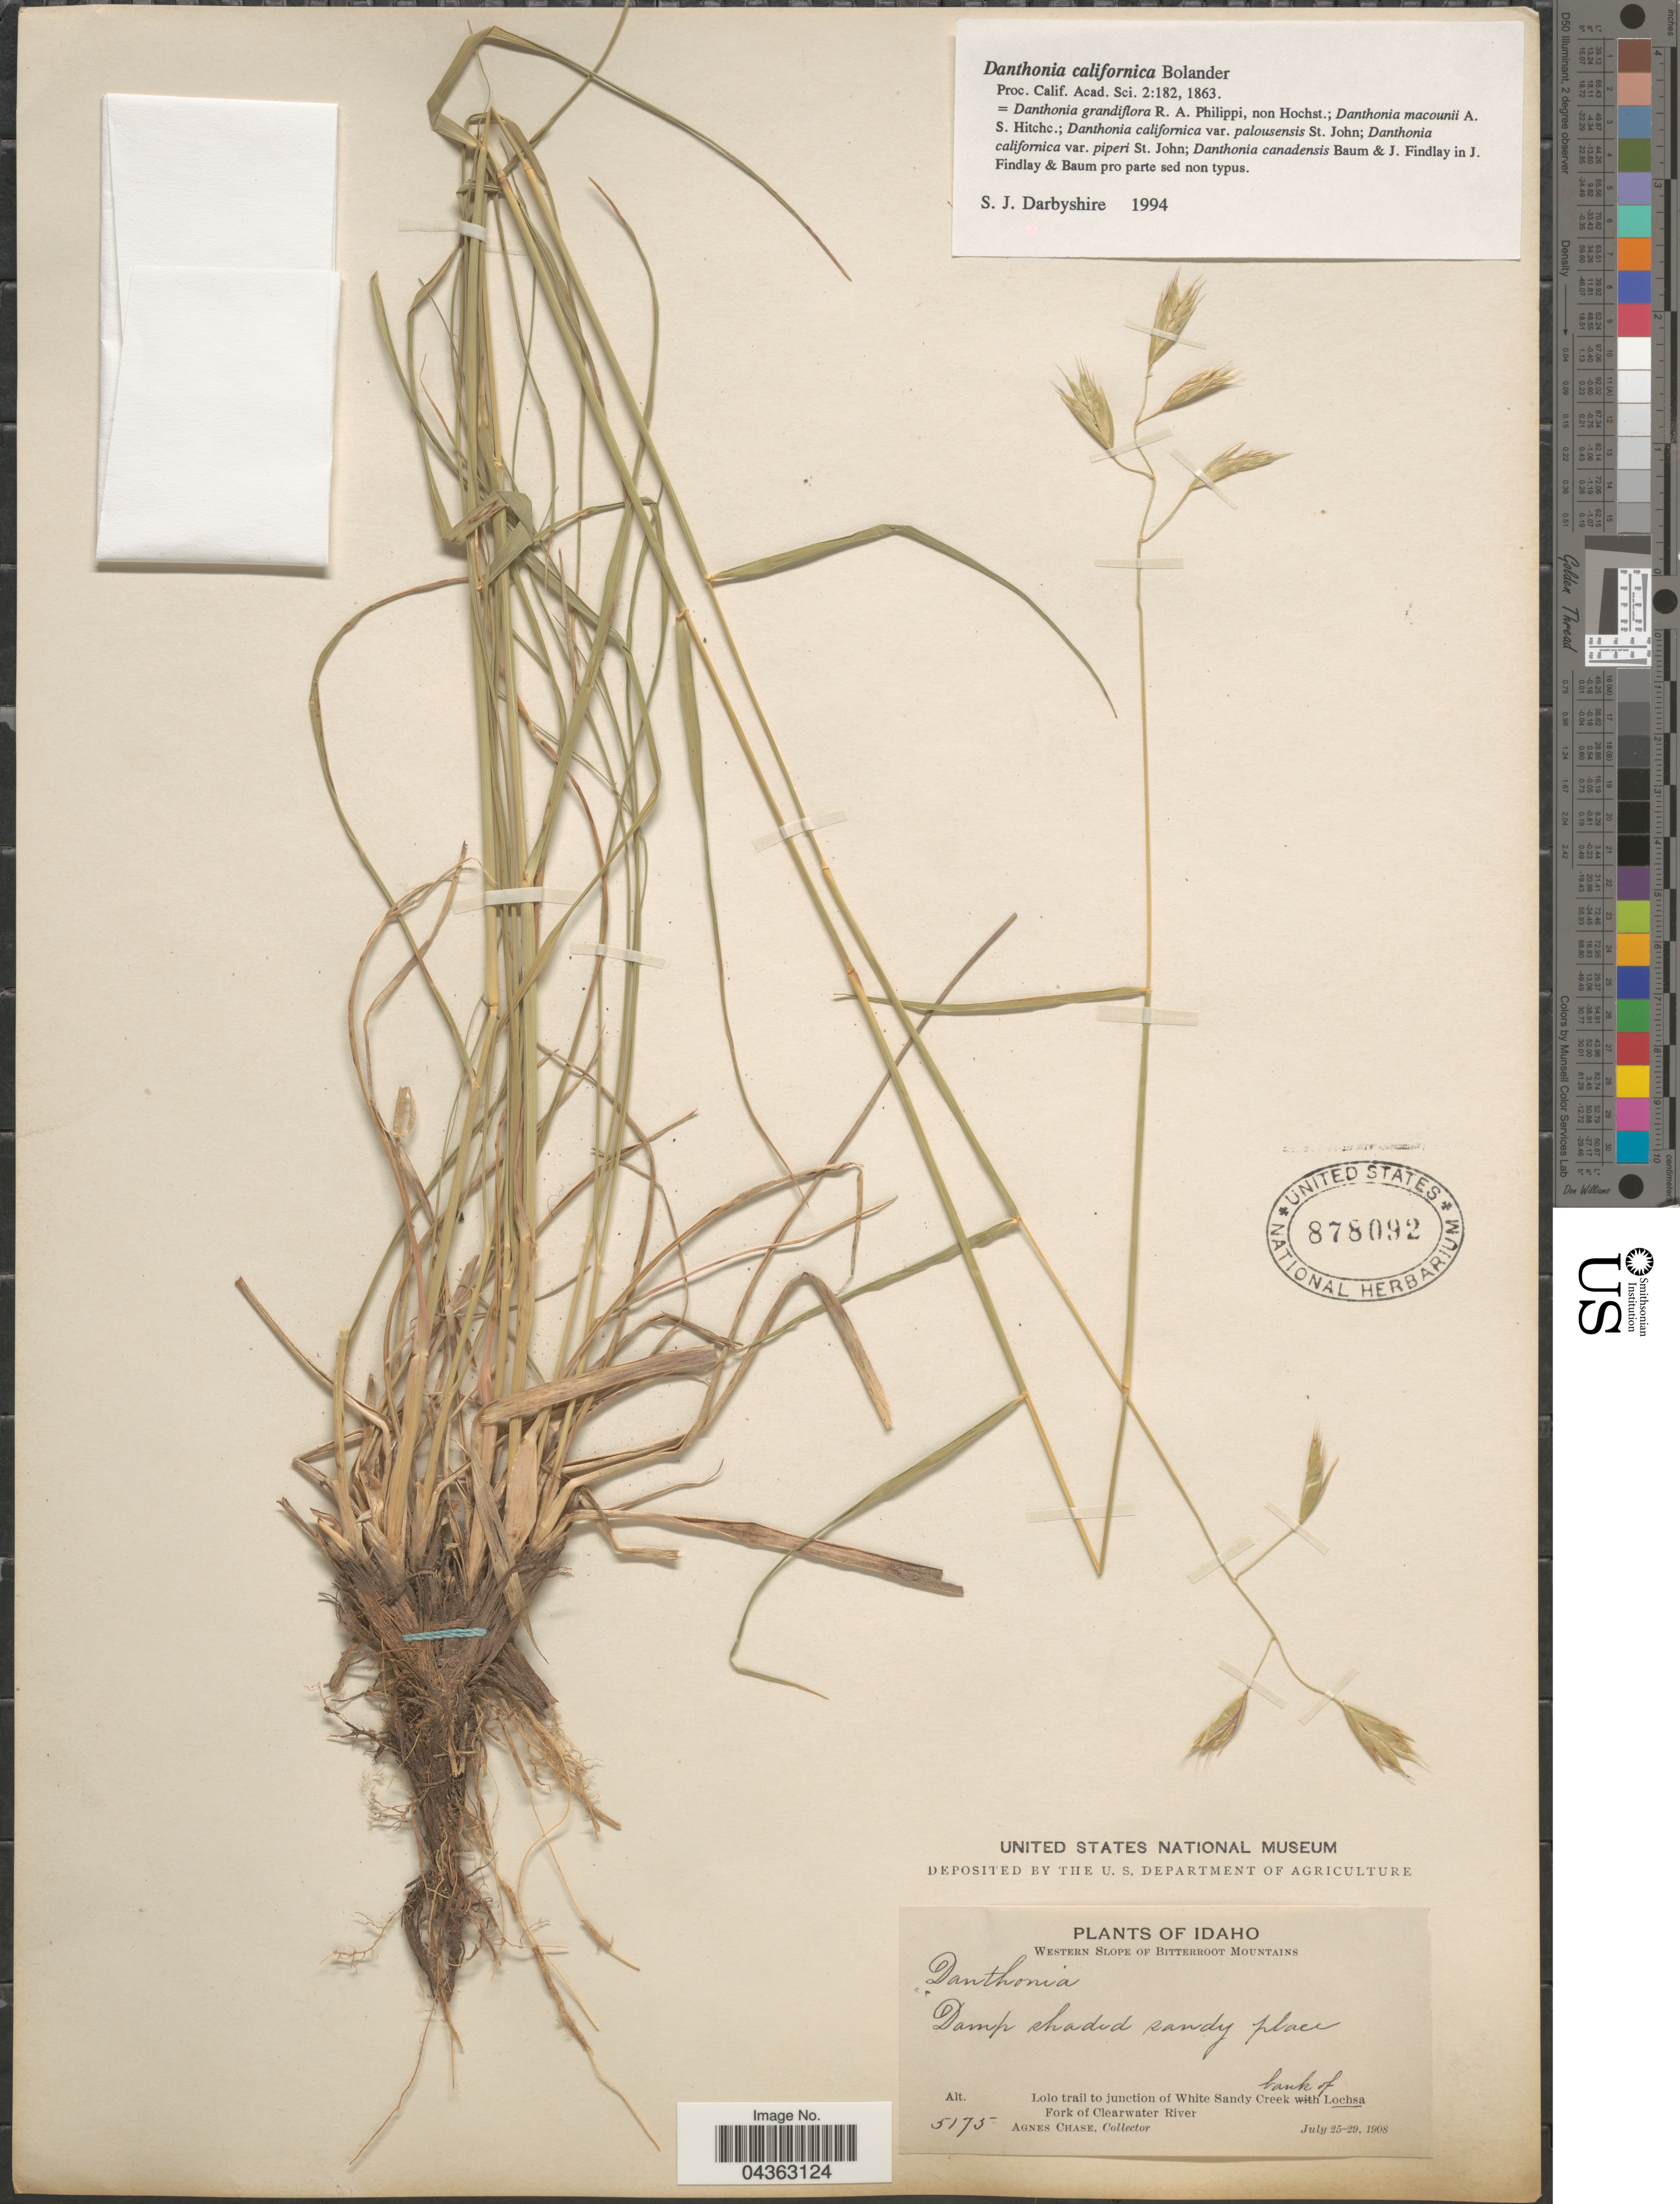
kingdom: Plantae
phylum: Tracheophyta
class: Liliopsida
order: Poales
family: Poaceae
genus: Danthonia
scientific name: Danthonia californica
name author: Bol.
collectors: A. Chase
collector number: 5175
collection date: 1908-07-25/1908-07-29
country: United States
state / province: Idaho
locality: Western Slope of Bitterroot Mountains. Damp shaded sandy place. Lolo trail to junction of White Sandy Creek bank of Lochsa Fork of Clearwater River.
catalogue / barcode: US 878092